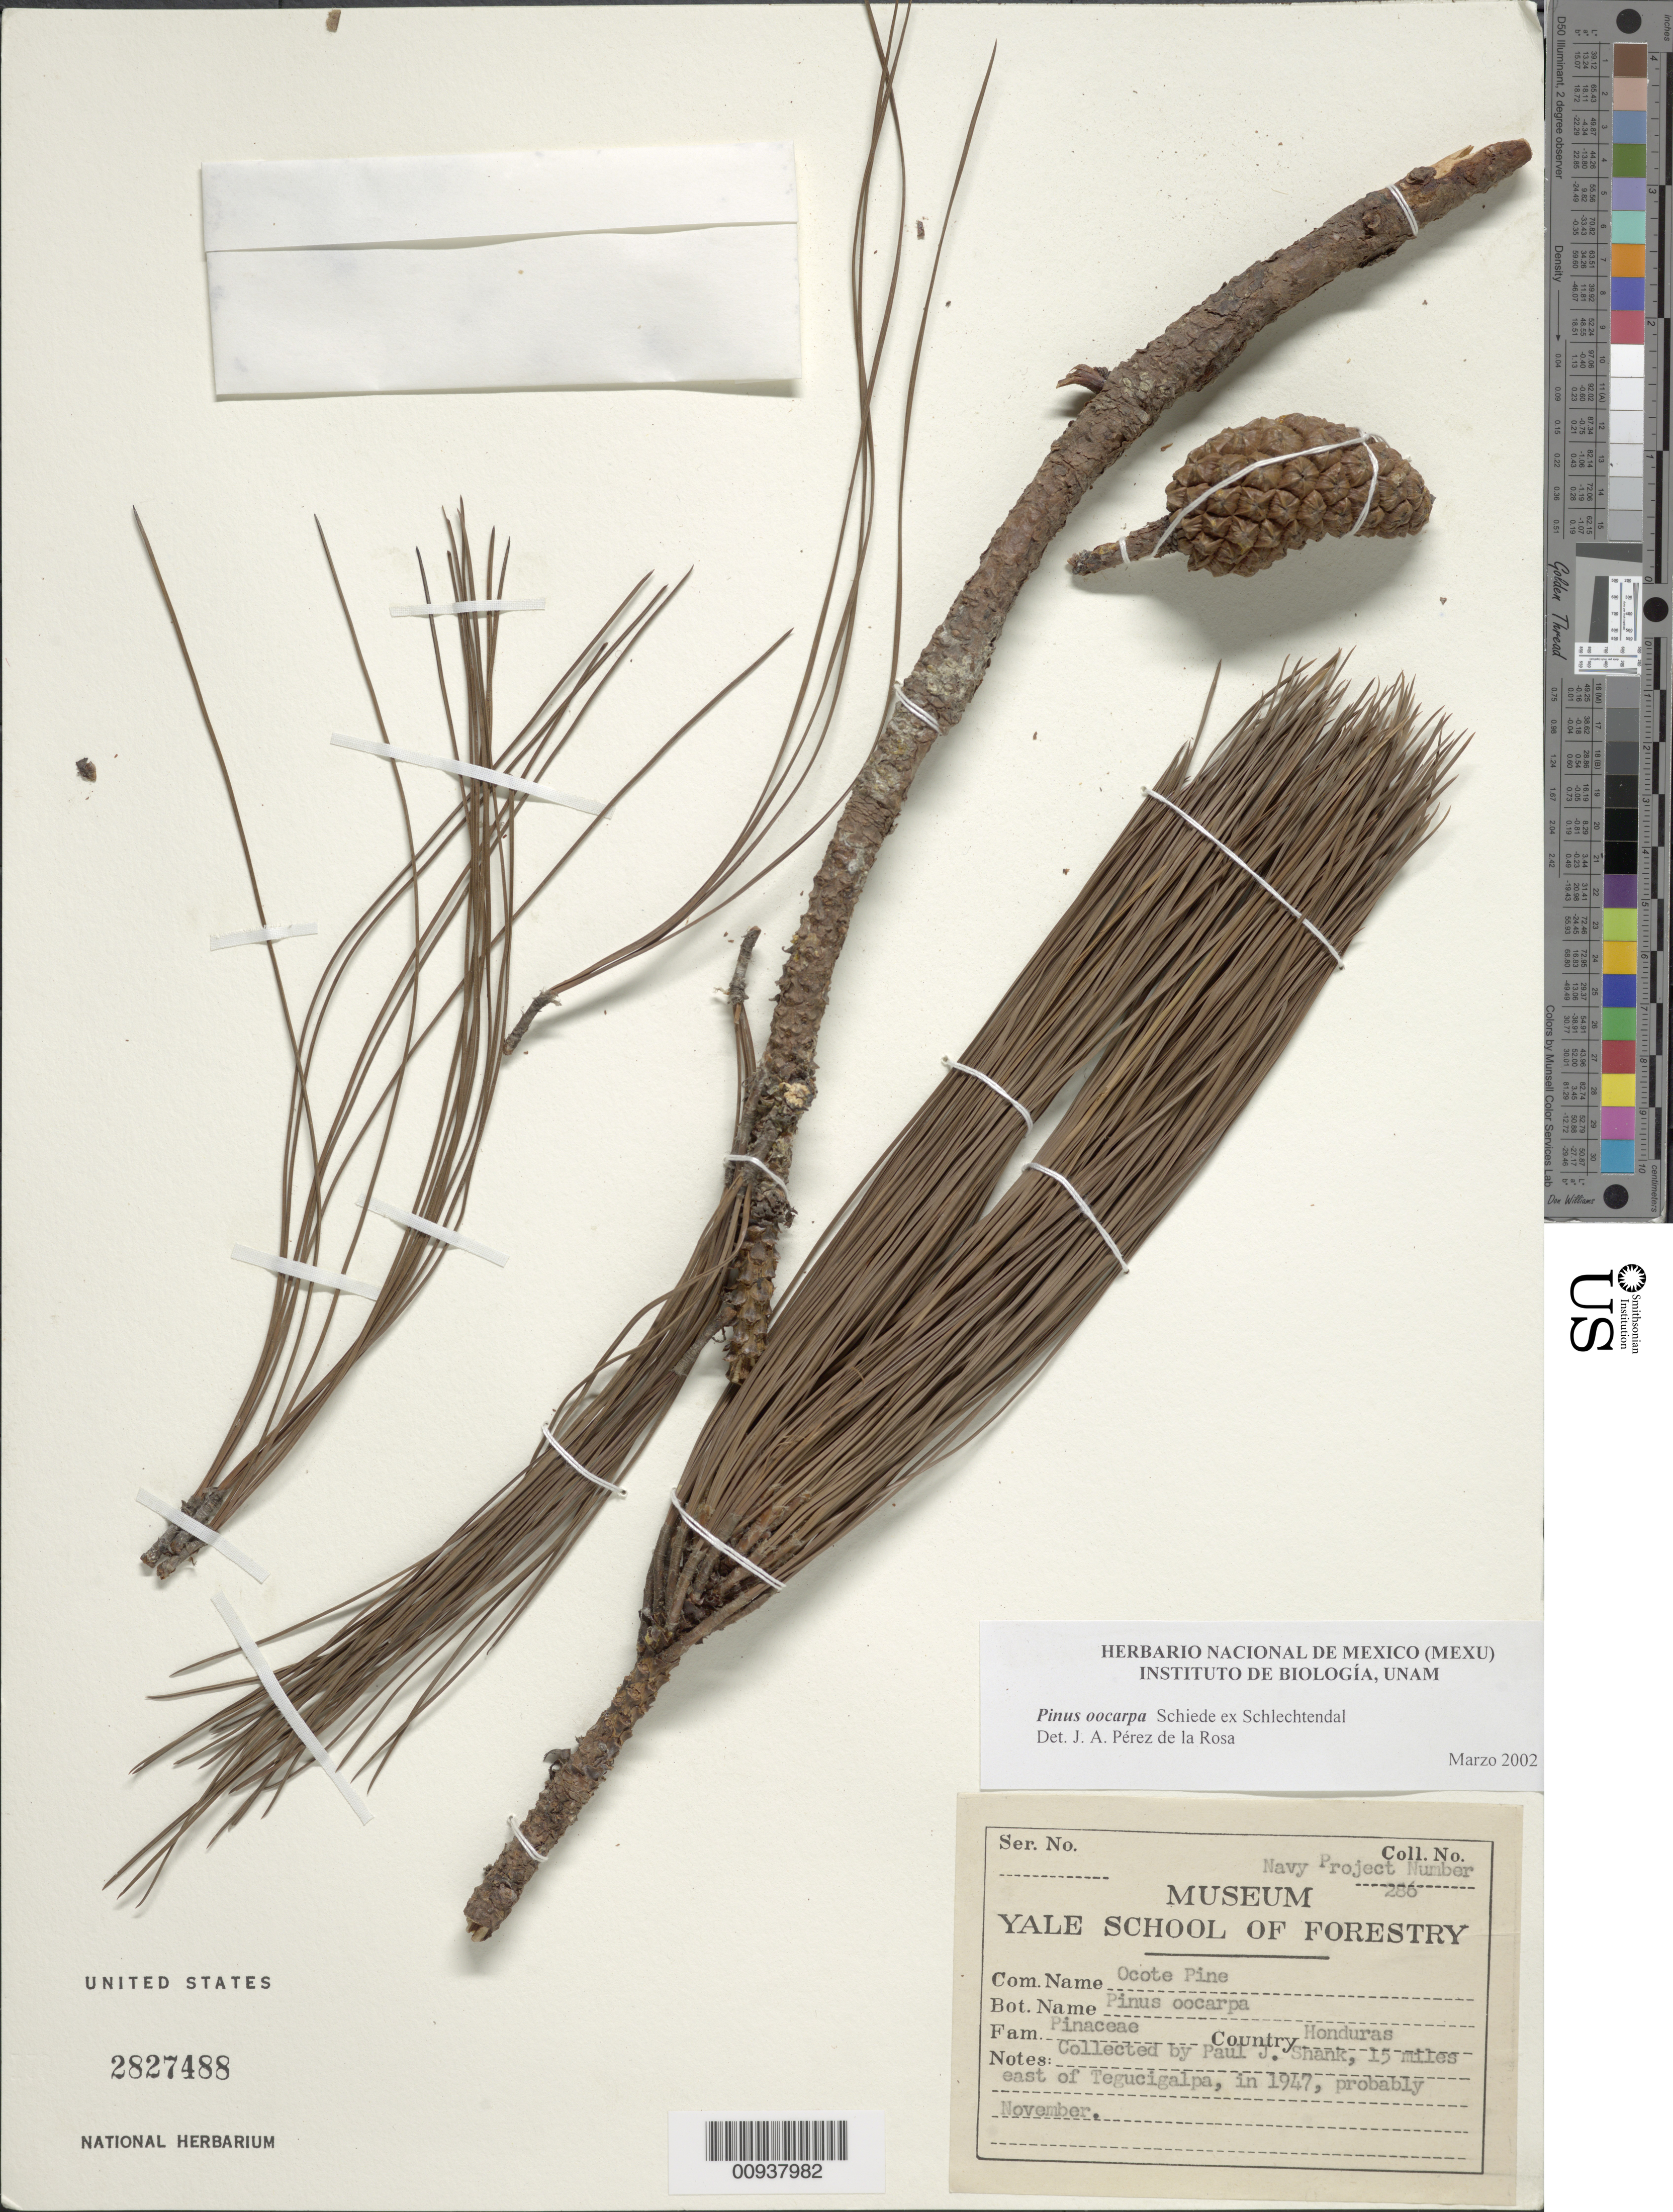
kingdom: Plantae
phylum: Tracheophyta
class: Pinopsida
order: Pinales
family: Pinaceae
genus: Pinus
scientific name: Pinus oocarpa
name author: Schiede ex Schltdl.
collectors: P. J. Shank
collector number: Navy Project No. 286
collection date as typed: Nov 1947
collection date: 1947-11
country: Honduras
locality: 15 miles east of Tegucigalpa.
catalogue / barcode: US 2827488